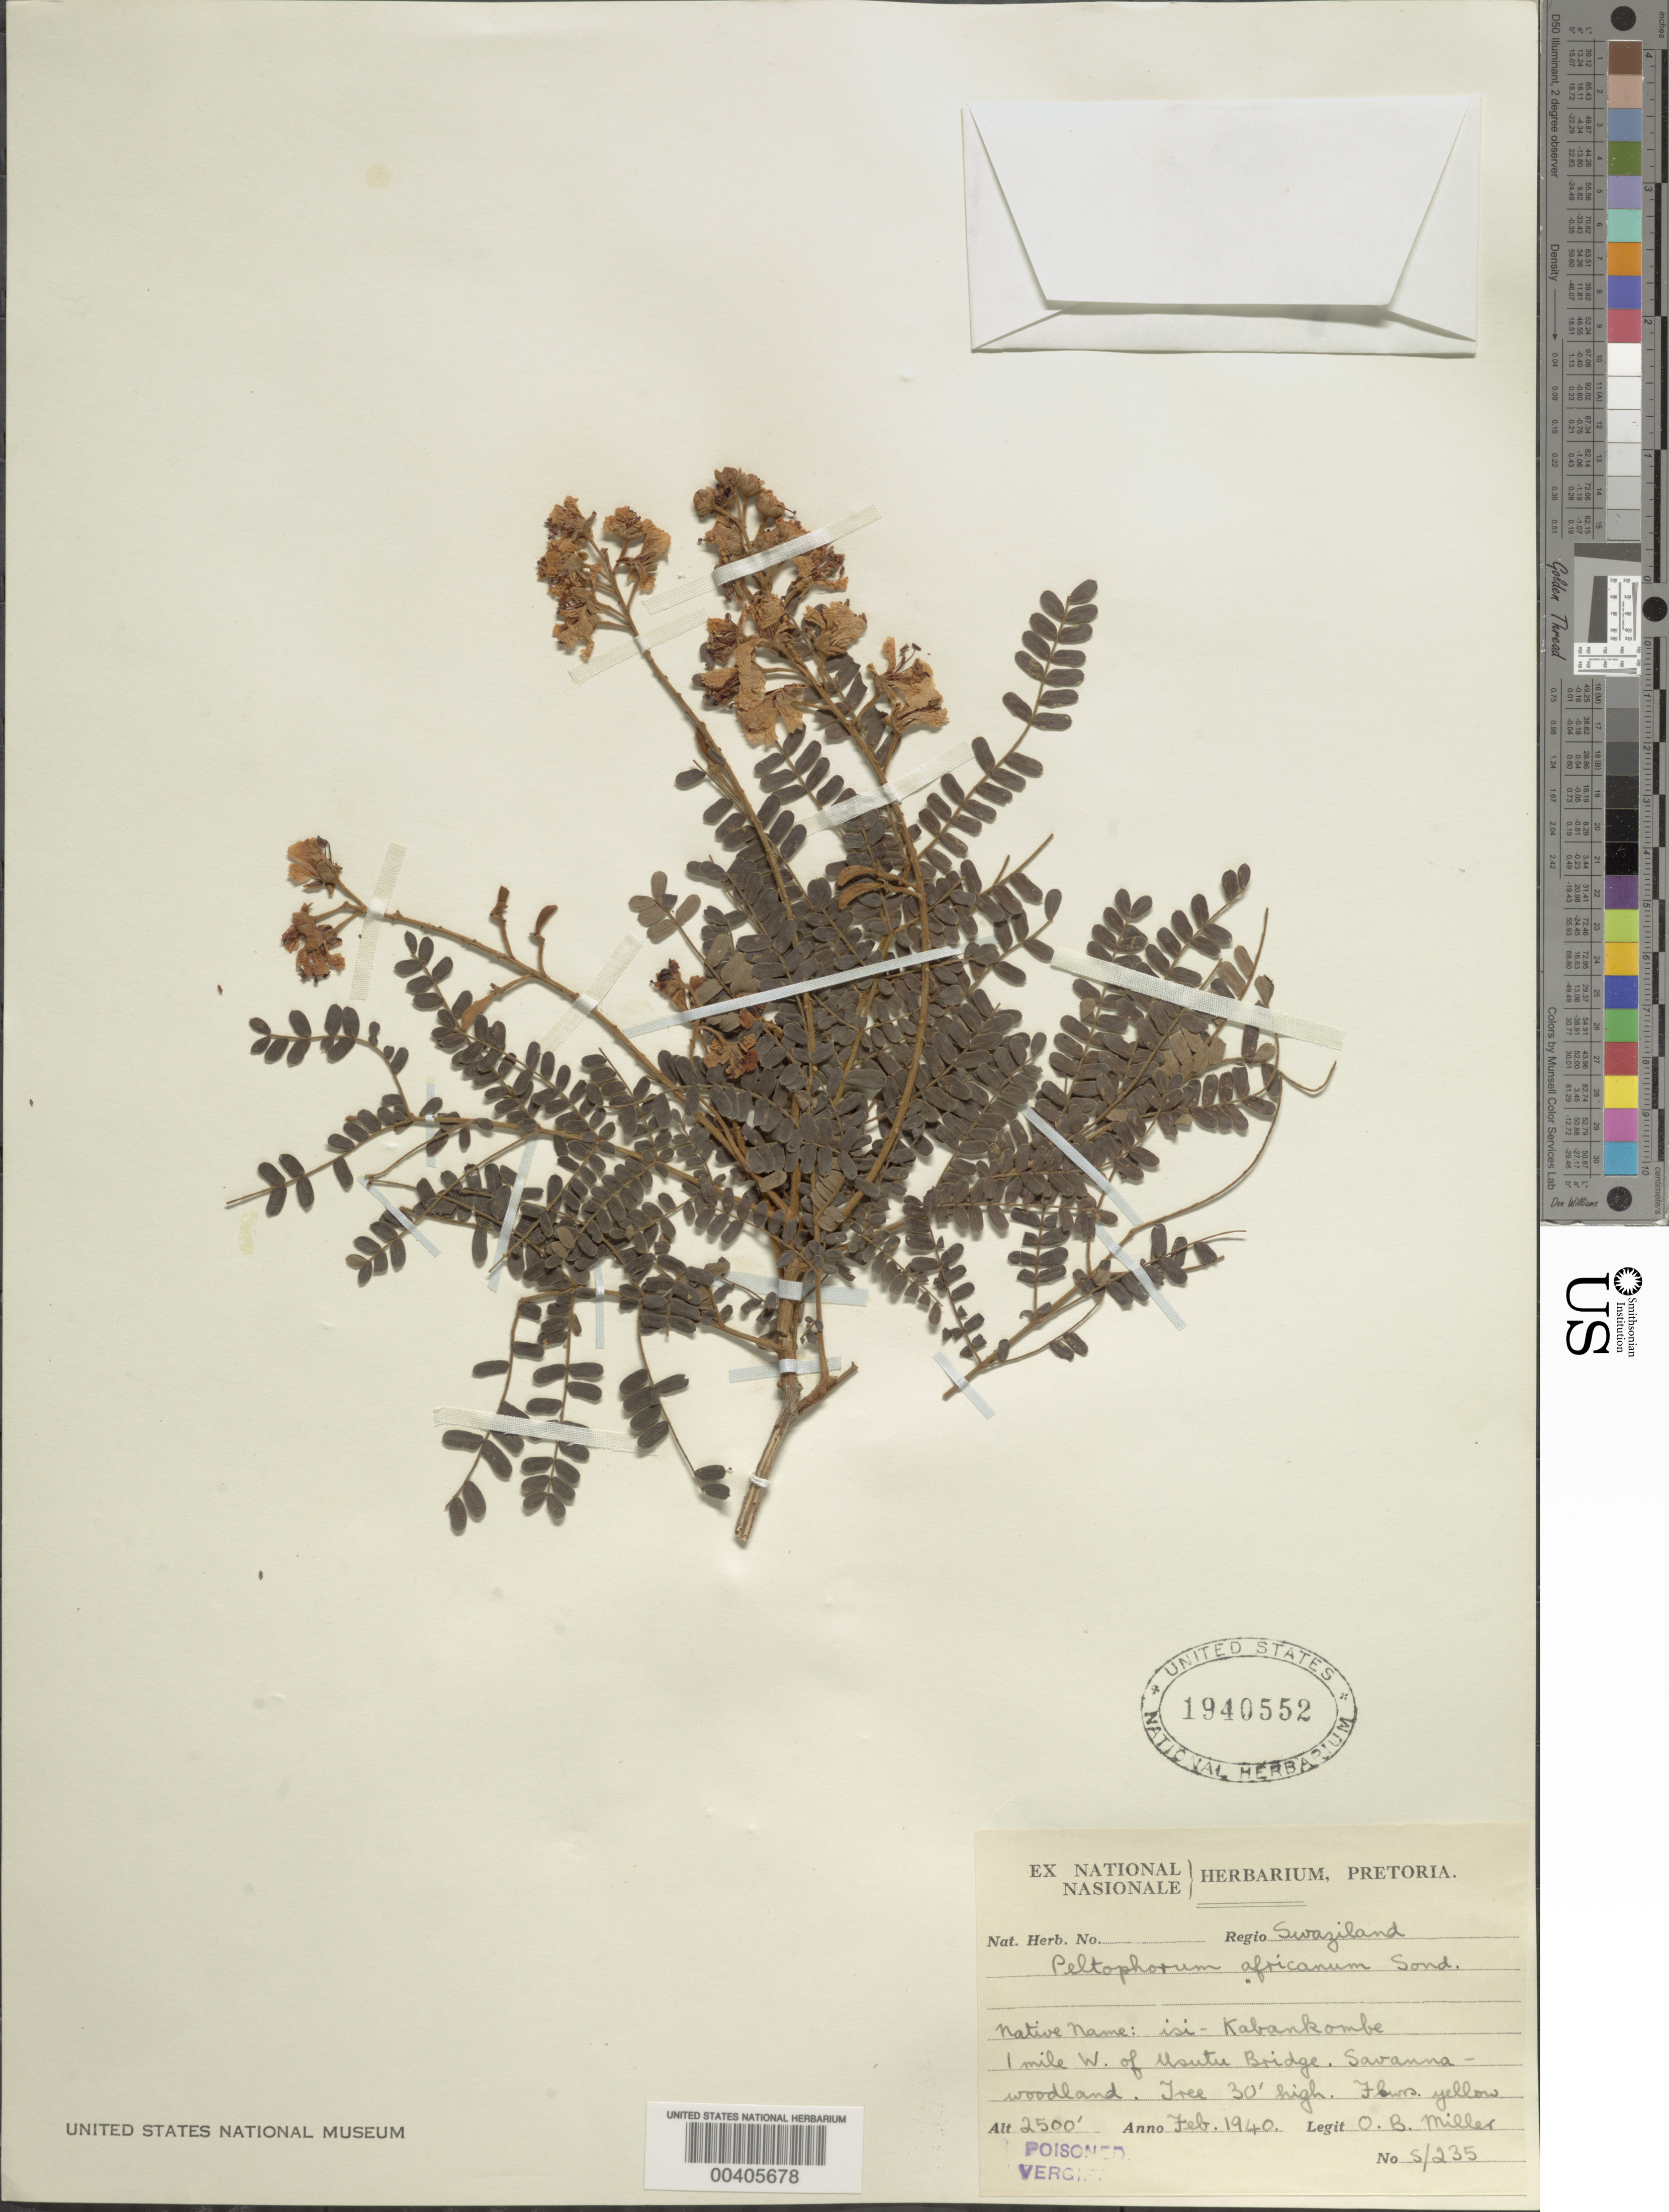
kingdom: Plantae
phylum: Tracheophyta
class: Magnoliopsida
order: Fabales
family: Fabaceae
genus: Peltophorum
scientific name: Peltophorum africanum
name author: Sond.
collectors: O. B. Miller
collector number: S/235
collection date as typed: Feb 1940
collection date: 1940-02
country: Eswatini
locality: W of usutu bridge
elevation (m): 762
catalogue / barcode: US 1940552